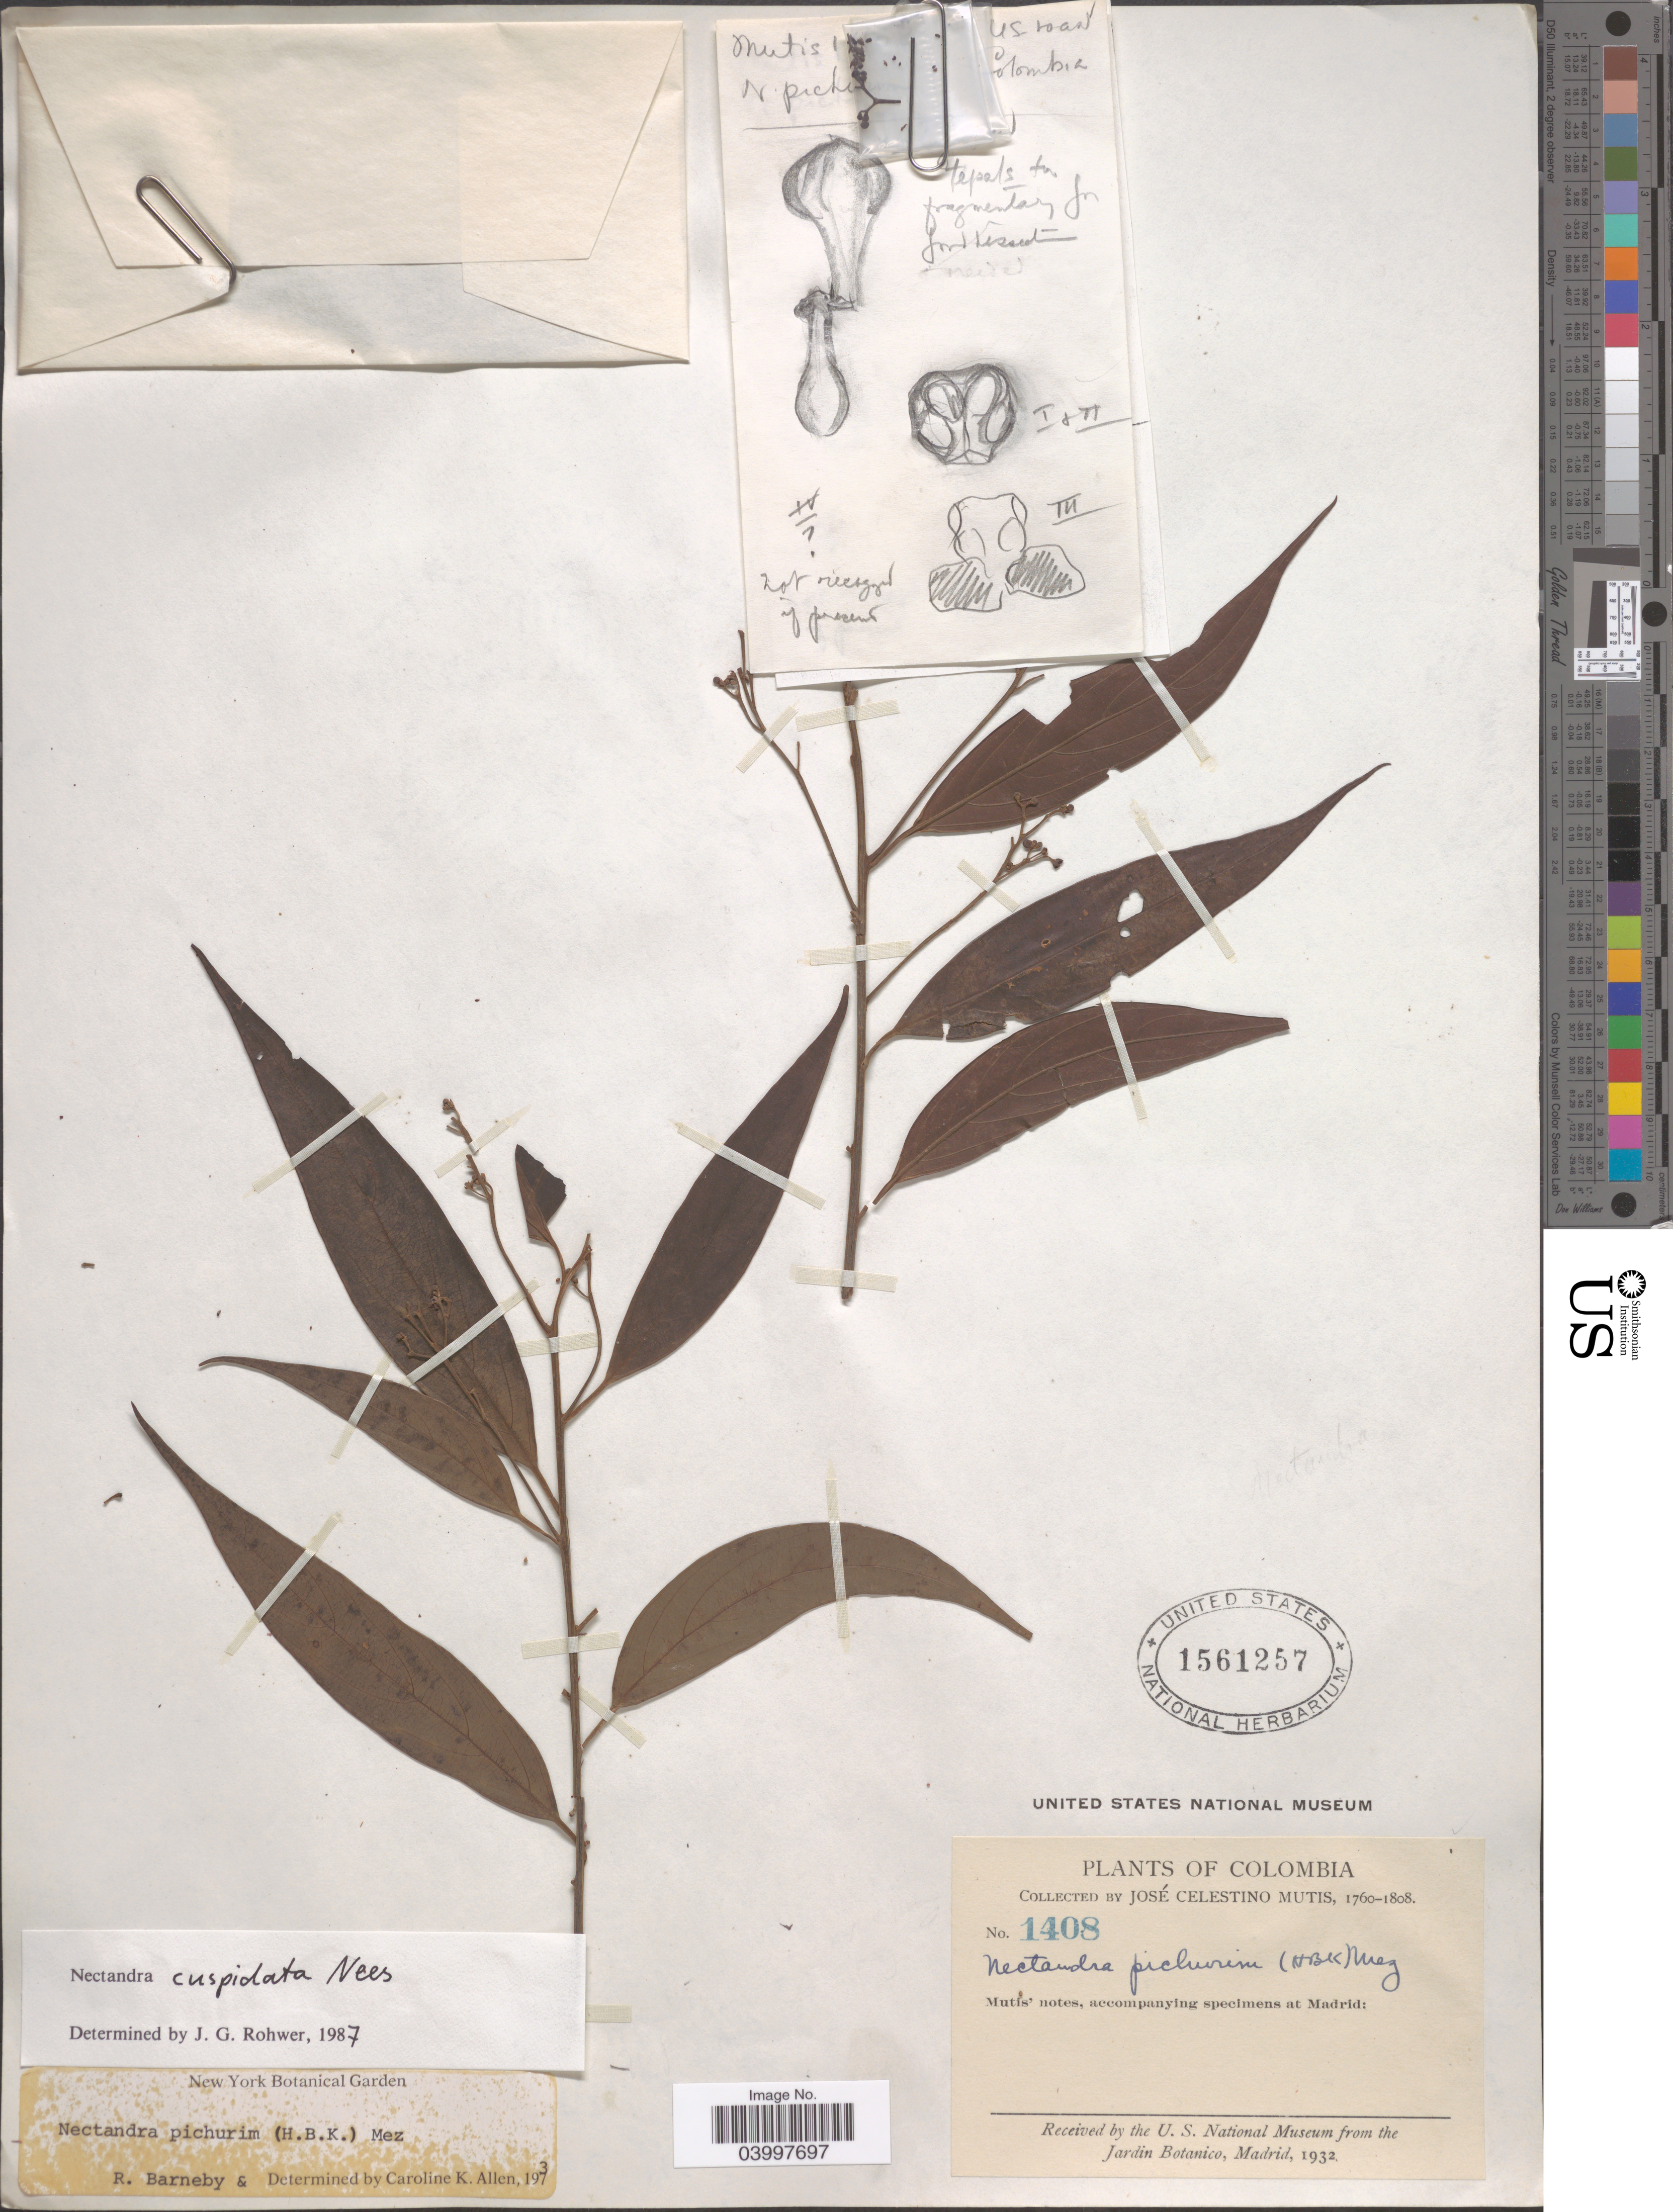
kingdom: Plantae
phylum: Tracheophyta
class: Magnoliopsida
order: Laurales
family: Lauraceae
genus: Nectandra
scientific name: Nectandra cuspidata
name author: Nees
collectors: J. C. B. Mutis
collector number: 1408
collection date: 1760/1808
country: Colombia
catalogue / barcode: US 1561257